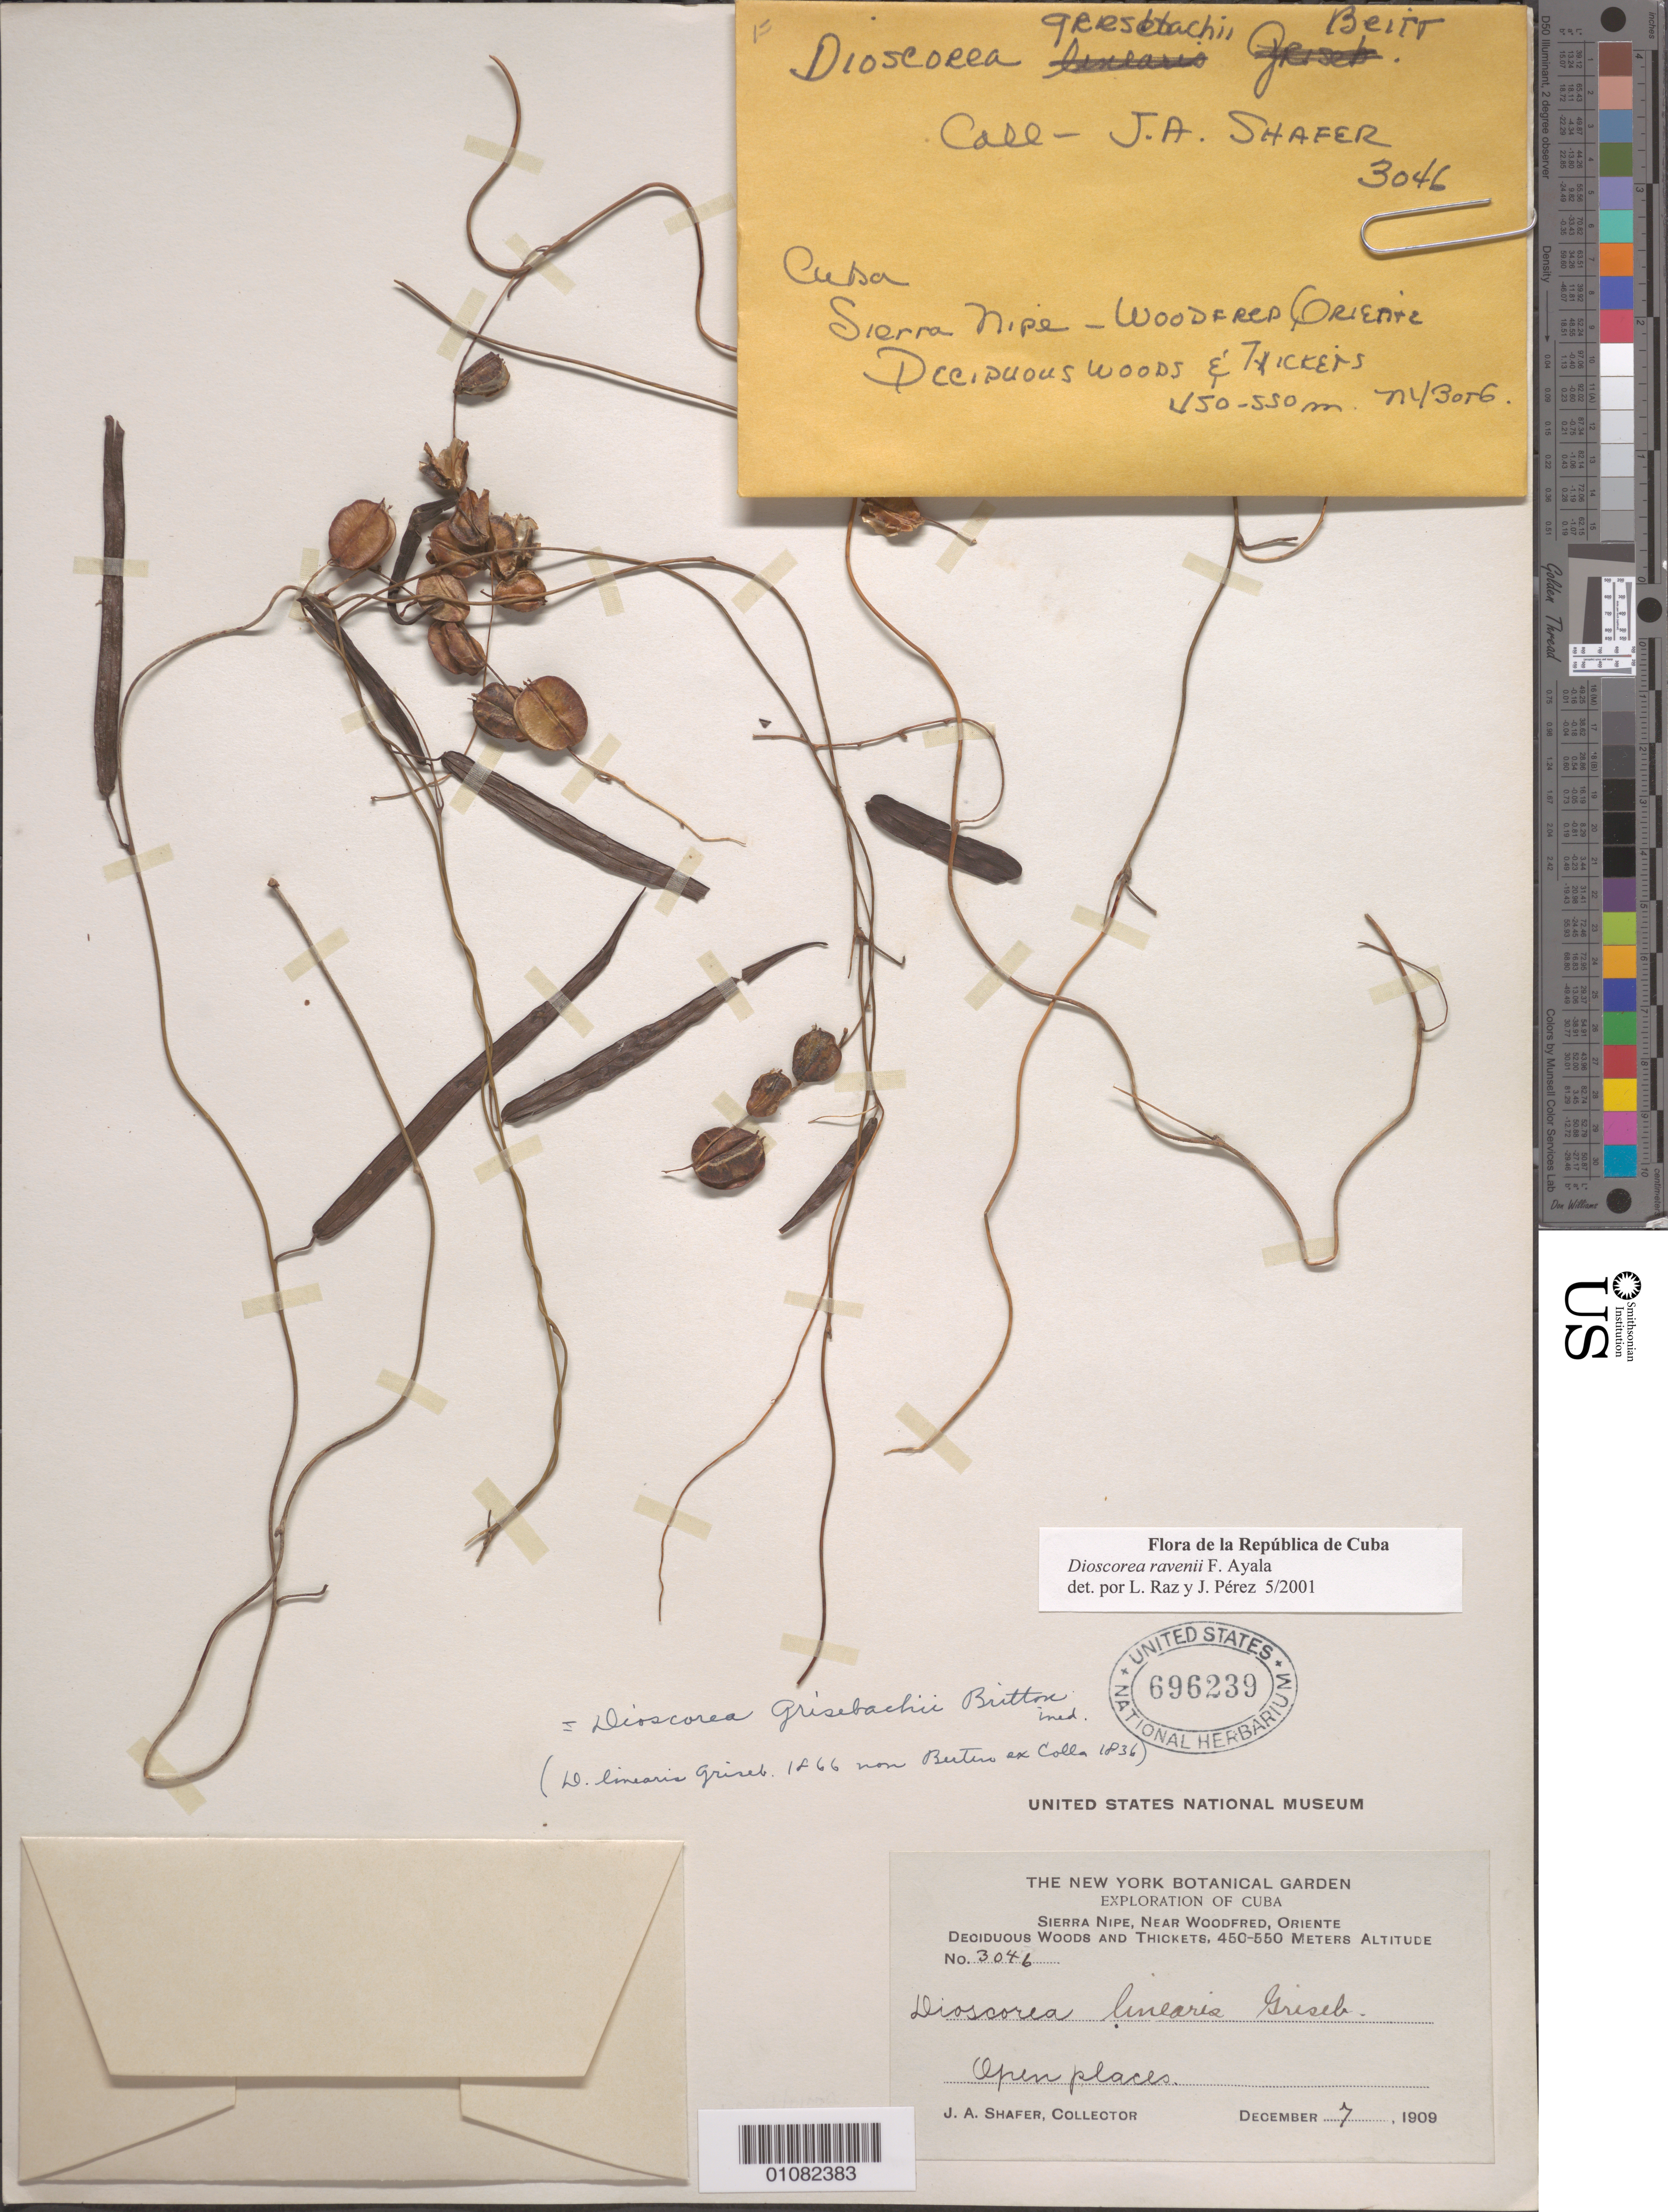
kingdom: Plantae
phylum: Tracheophyta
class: Liliopsida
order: Dioscoreales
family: Dioscoreaceae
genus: Dioscorea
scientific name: Dioscorea ravenii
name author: Ayala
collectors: J. A. Shafer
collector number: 3046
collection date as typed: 07 Dec 1909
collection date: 1909-12-07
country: Cuba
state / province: Holguín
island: Cuba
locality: Sierra Nipe, near Woodfred, Oriente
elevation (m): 450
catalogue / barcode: US 696239